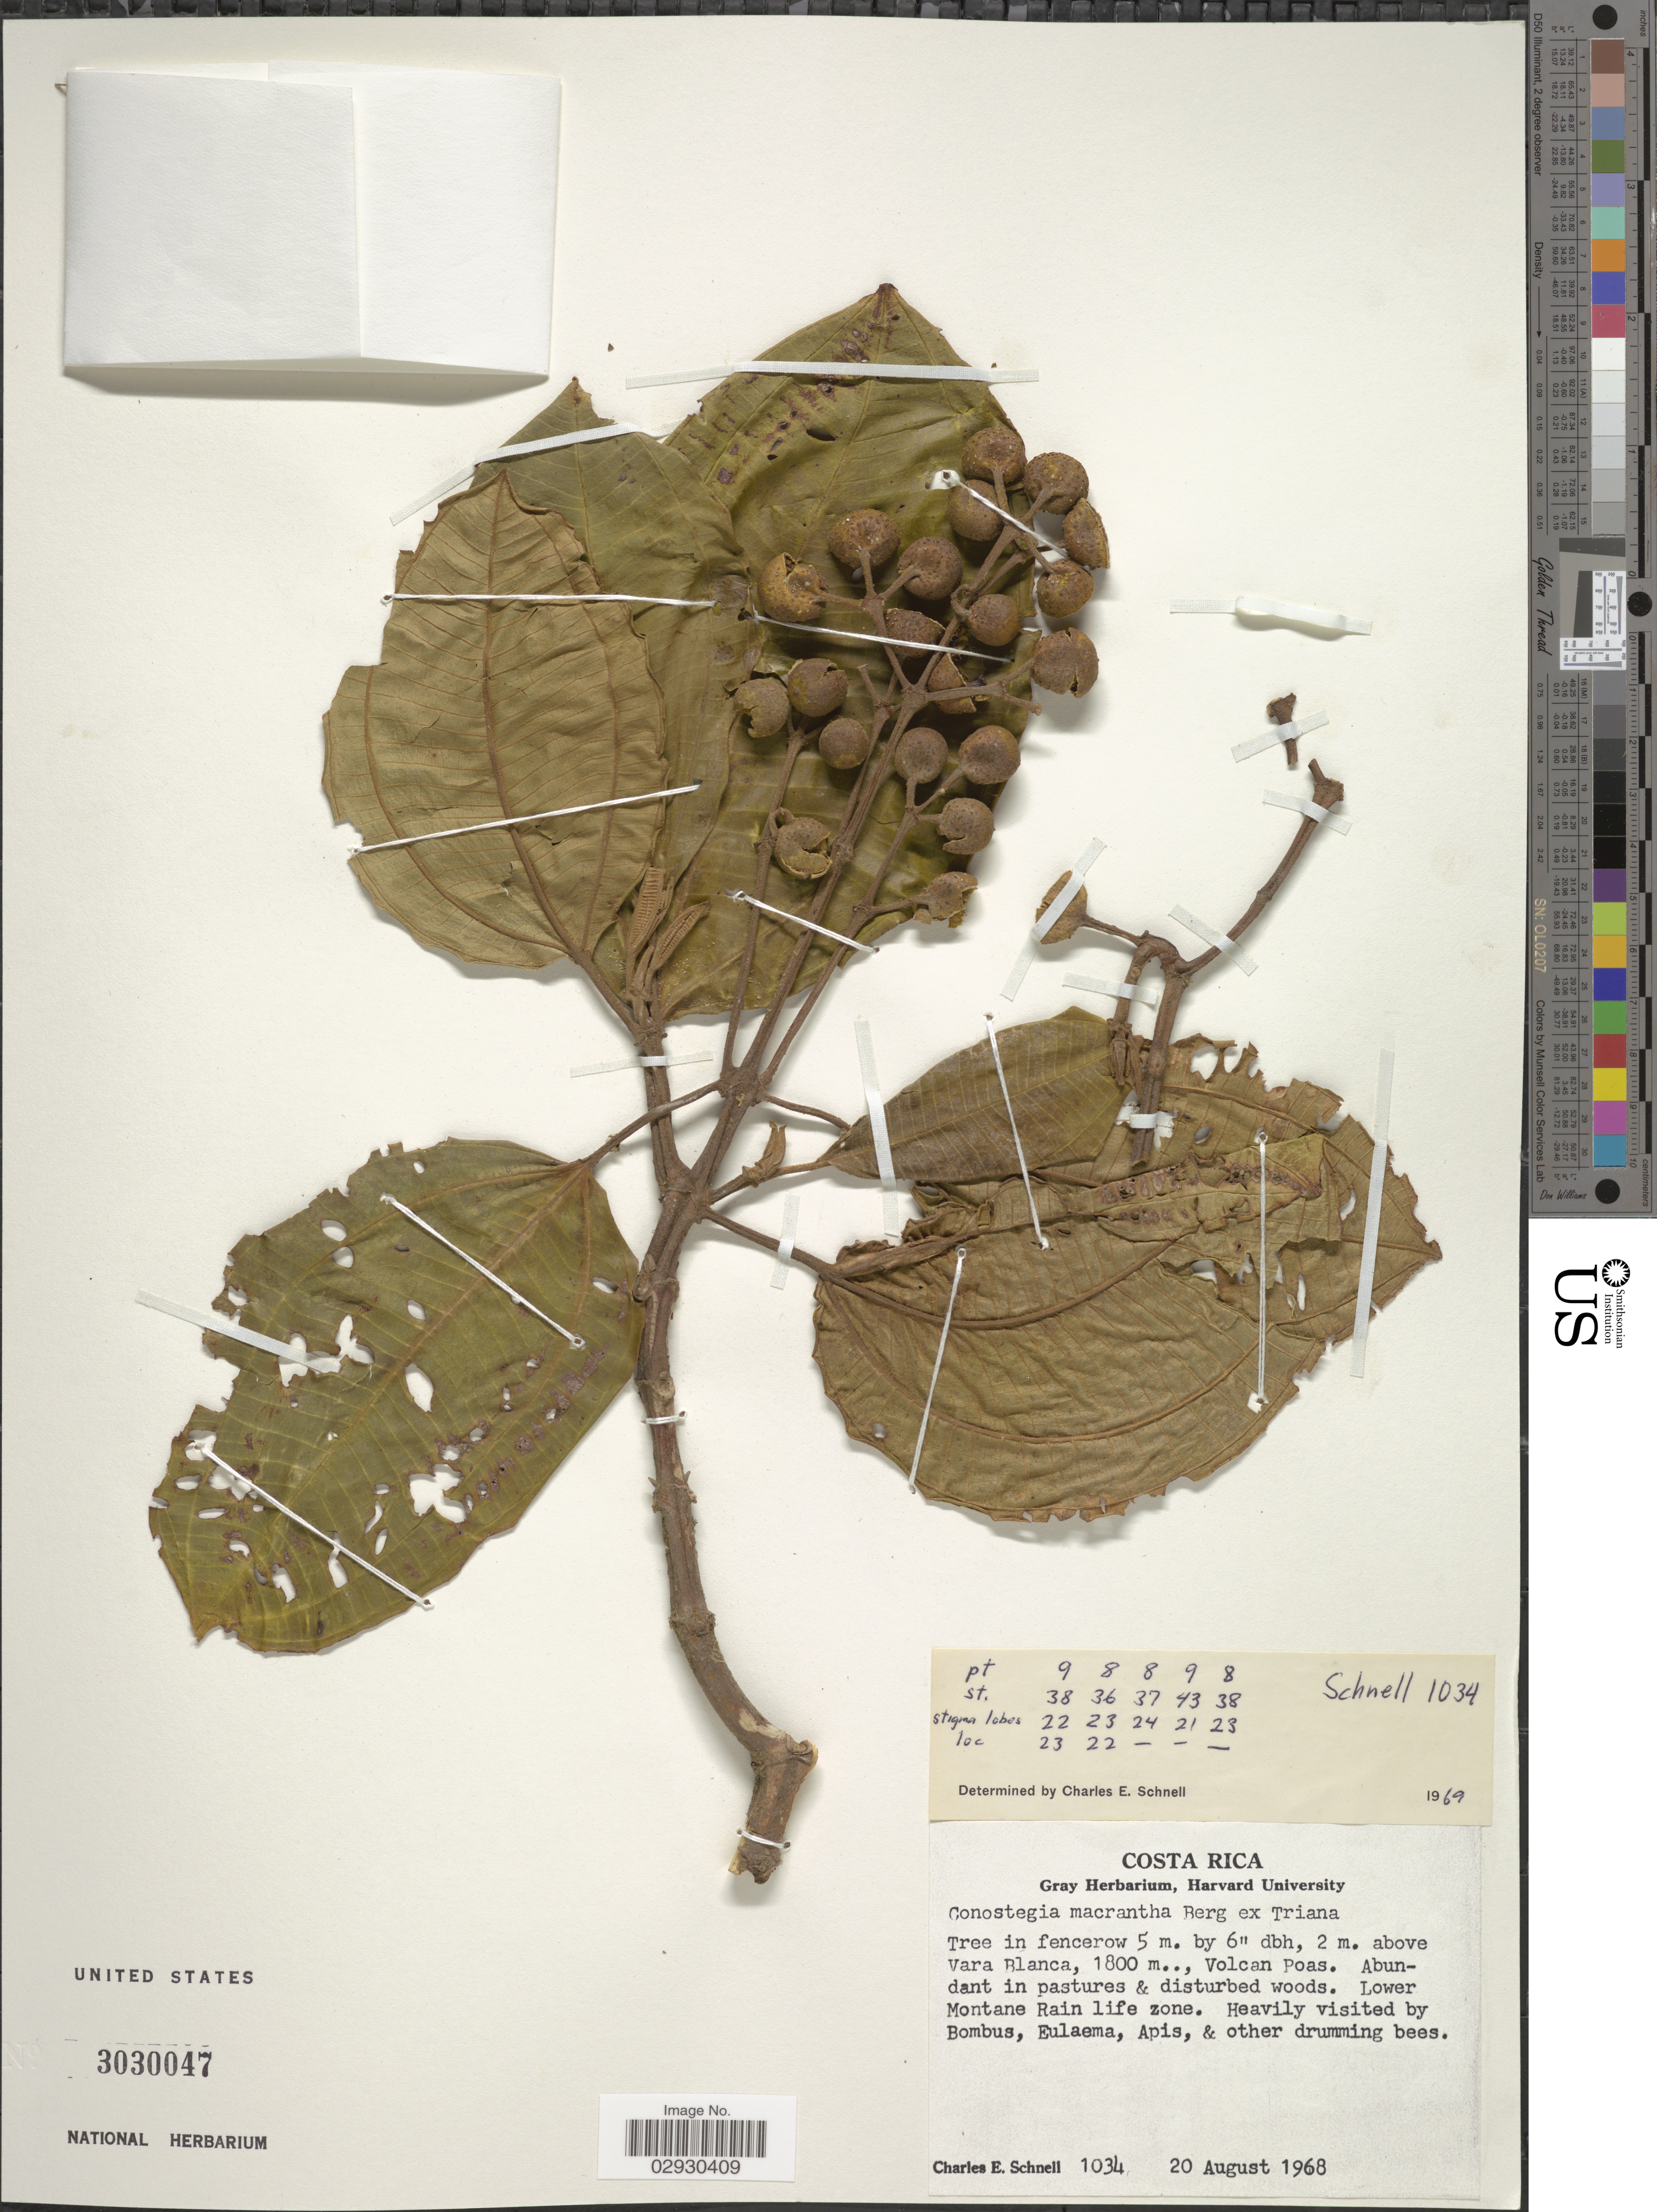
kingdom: Plantae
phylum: Tracheophyta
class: Magnoliopsida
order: Myrtales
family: Melastomataceae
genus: Conostegia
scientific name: Conostegia macrantha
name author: O. Berg ex Triana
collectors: C. Schnell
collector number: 1034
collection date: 1968-08-20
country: Costa Rica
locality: Above Vara Blanca, Volcan Poas.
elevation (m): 1800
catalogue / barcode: US 3030047